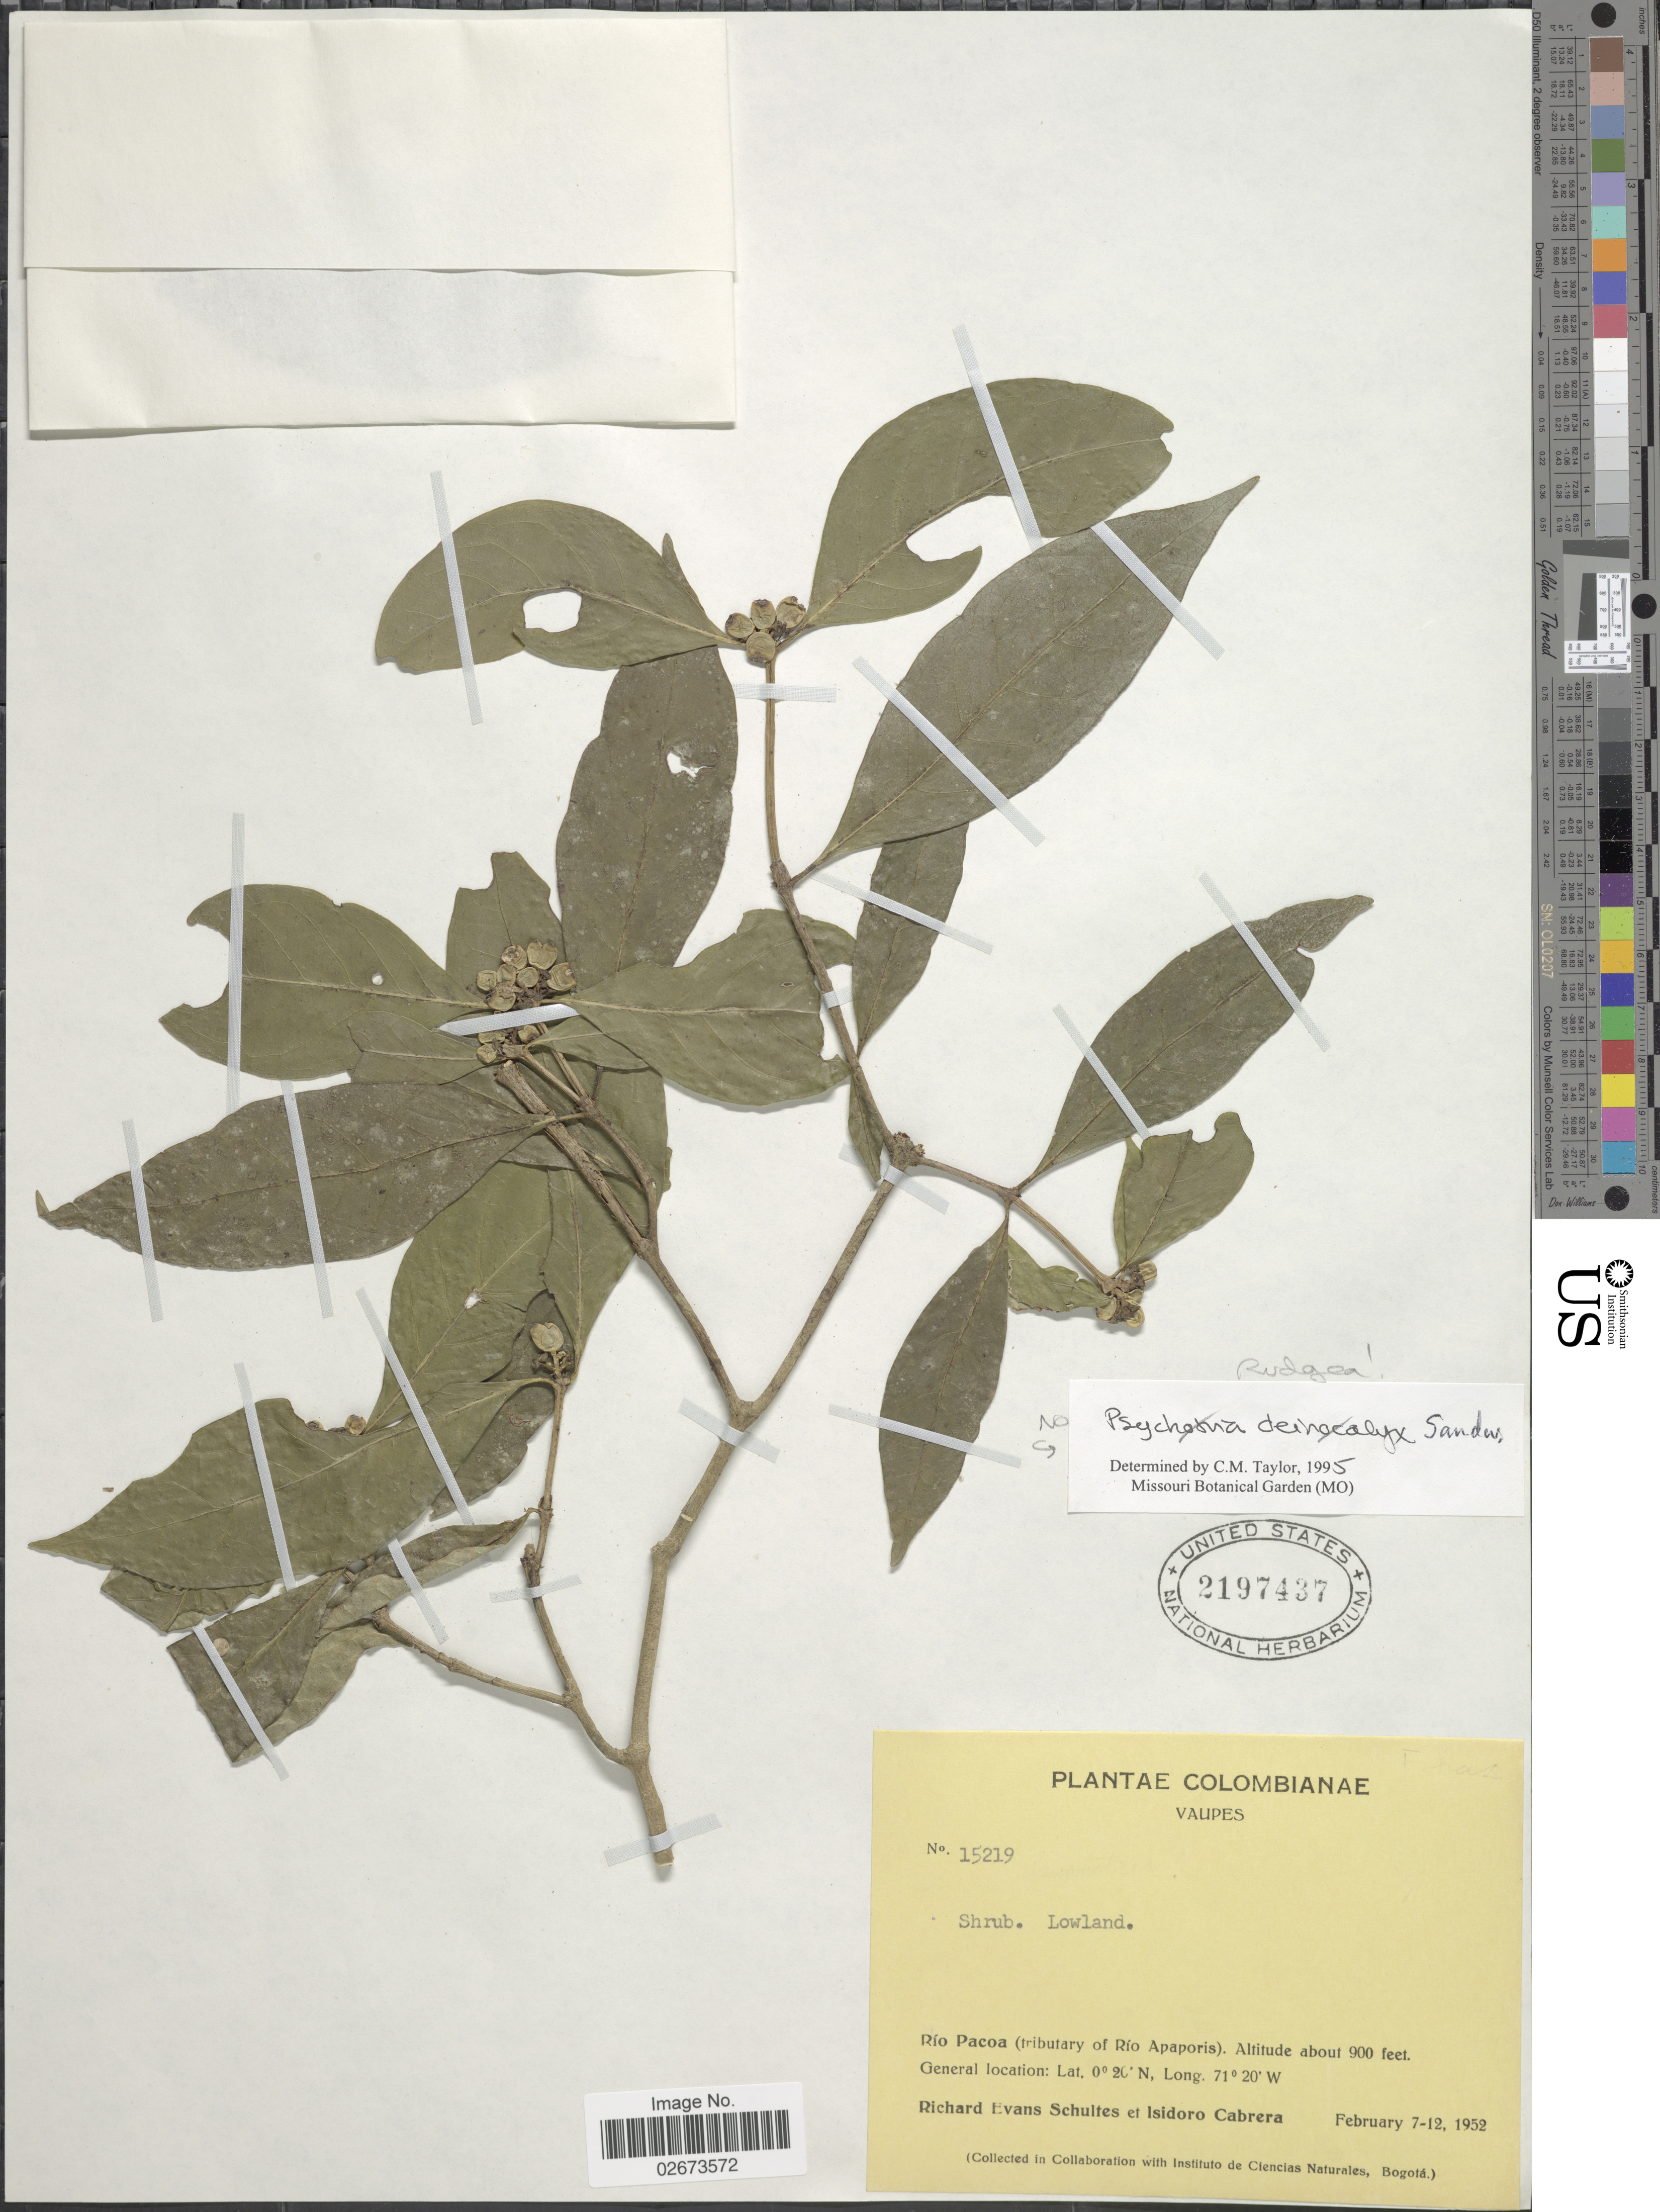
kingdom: Plantae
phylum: Tracheophyta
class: Magnoliopsida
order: Gentianales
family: Rubiaceae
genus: Rudgea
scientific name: Rudgea sp.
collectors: R. E. Schultes & I. Cabrera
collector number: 15219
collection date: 1952-02-07/1952-02-12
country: Colombia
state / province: Vaupés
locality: Vaupes, Rio Pacoa (tributary of Rio Apaporis)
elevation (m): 274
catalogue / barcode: US 2197437